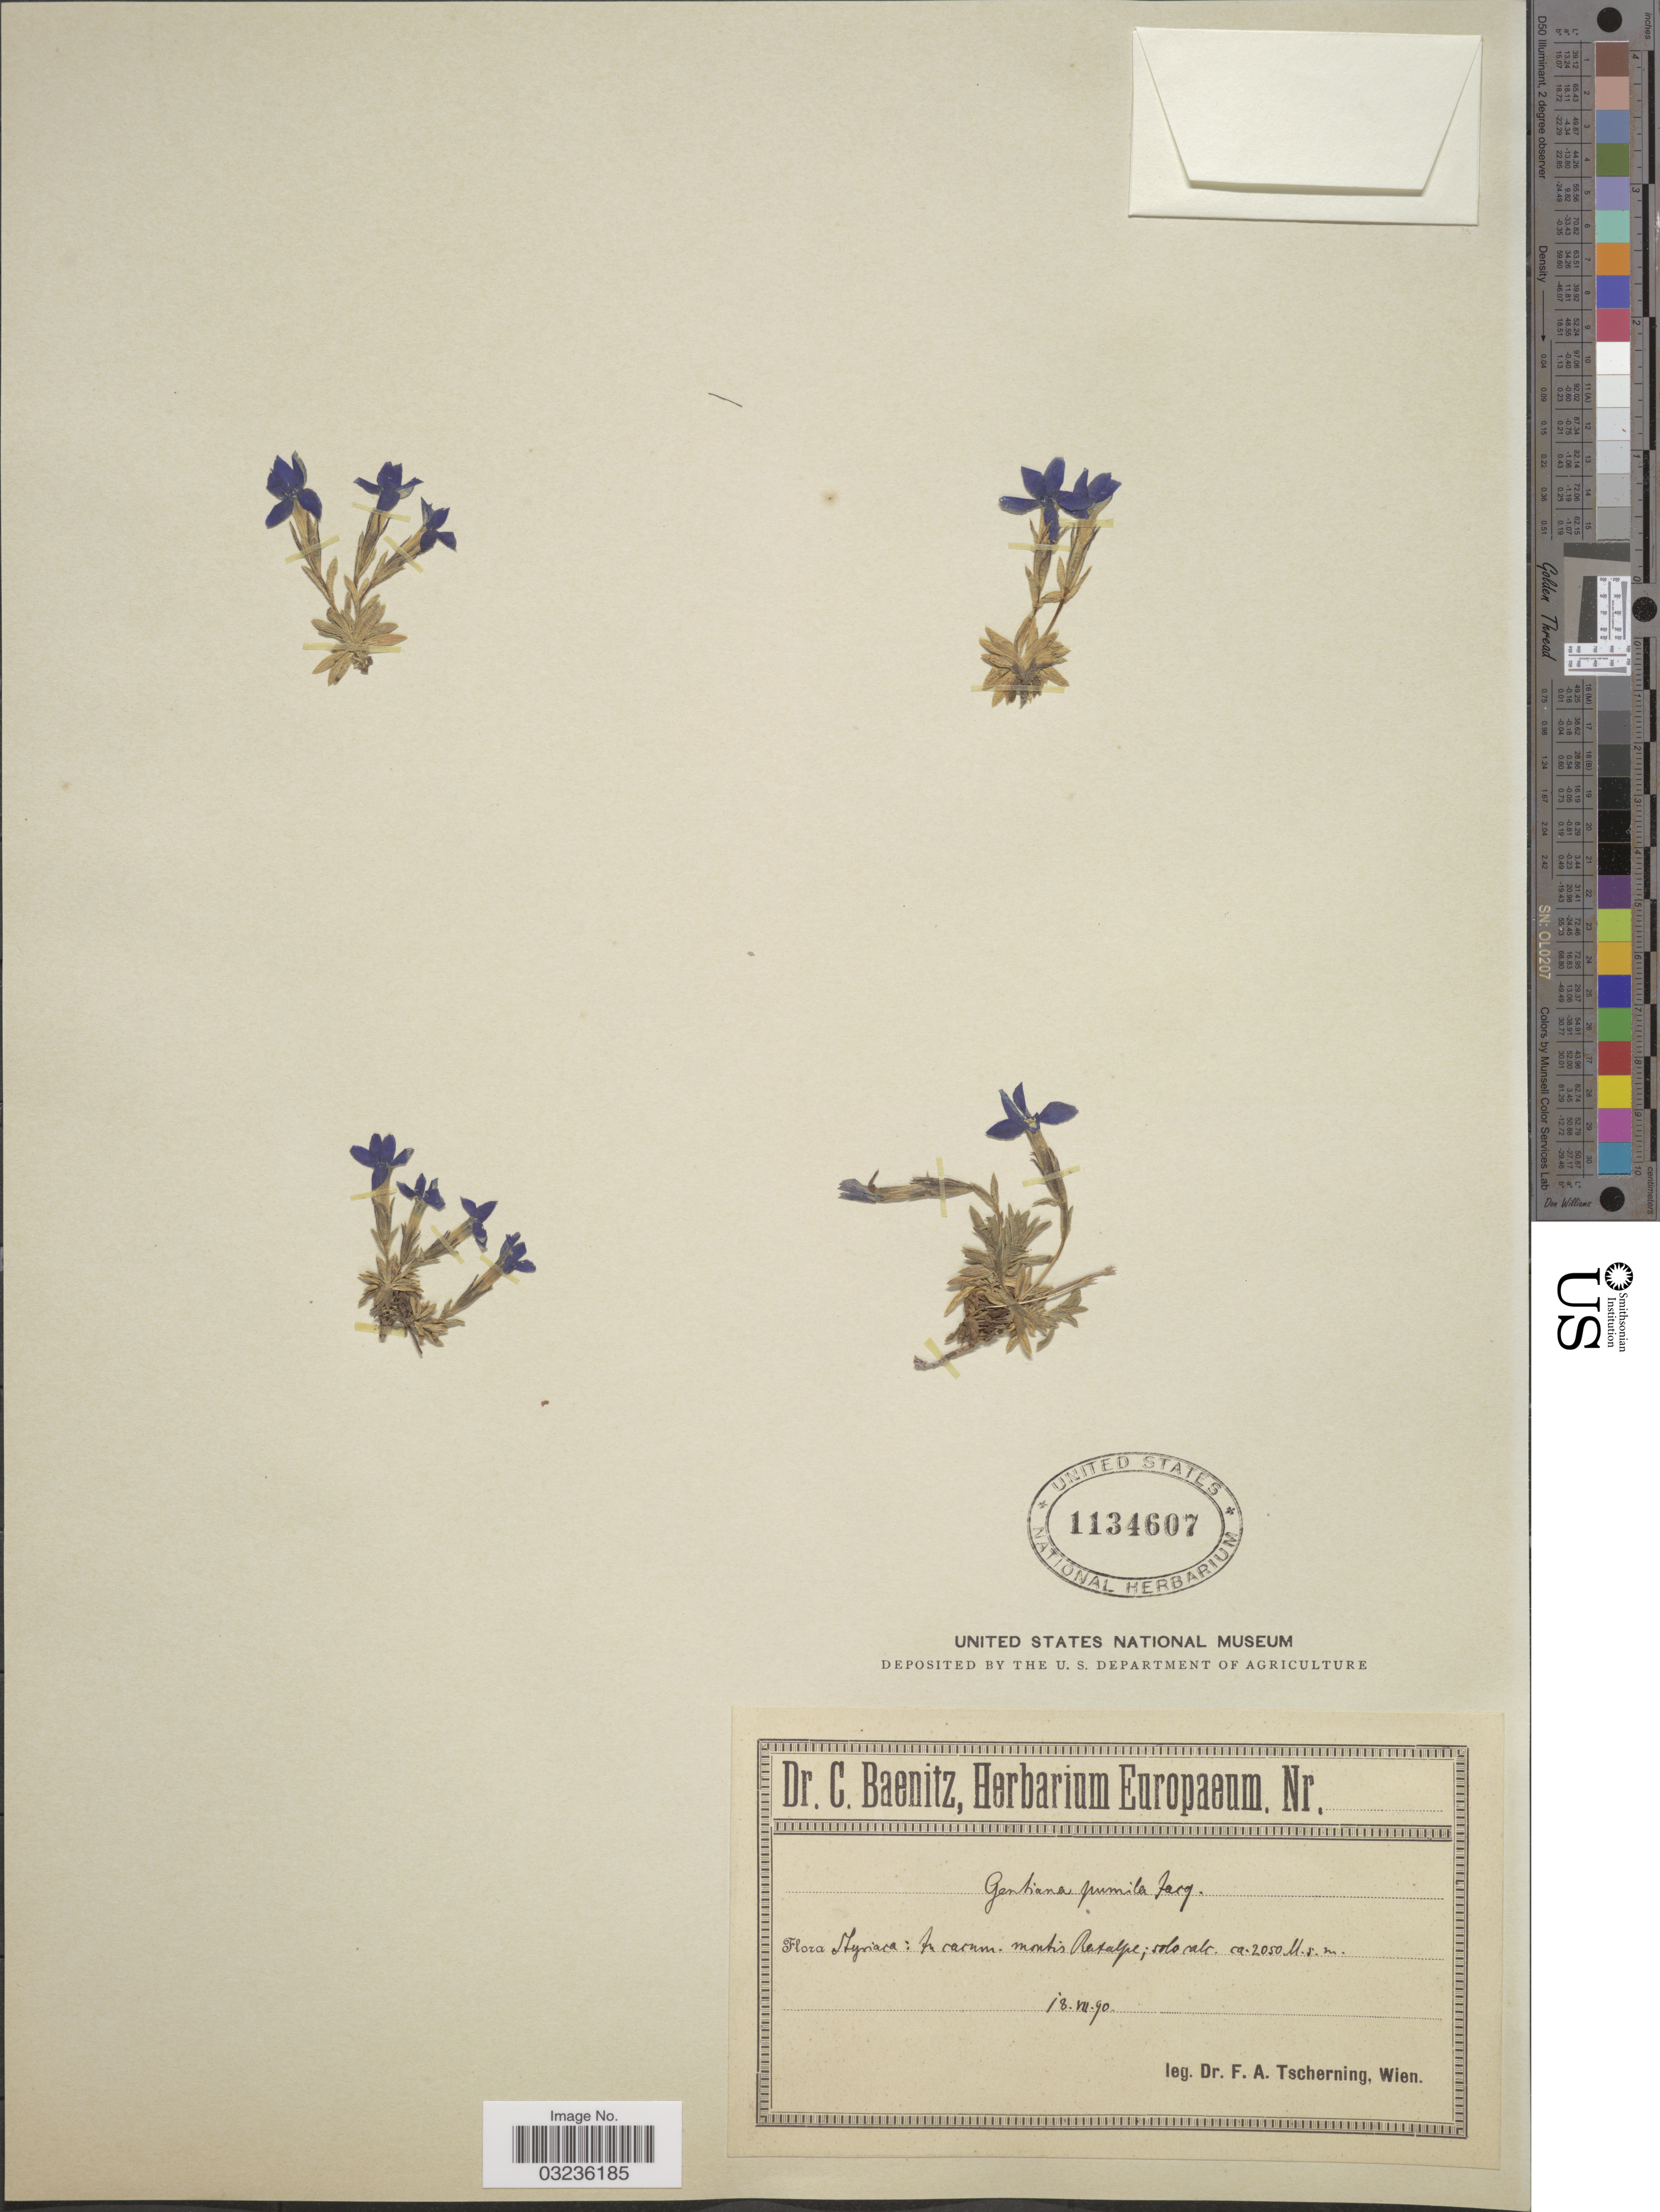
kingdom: Plantae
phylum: Tracheophyta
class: Magnoliopsida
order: Gentianales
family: Gentianaceae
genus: Gentiana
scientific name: Gentiana pumila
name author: Jacq.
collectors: F. A. Tscherning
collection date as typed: Transcribed d/m/y: 18/7/90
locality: Europaeum, Lyriaca [interpreted]: tucarum [interpreted], montis Ratalpe; solo calc.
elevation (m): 2050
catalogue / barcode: US 1134607